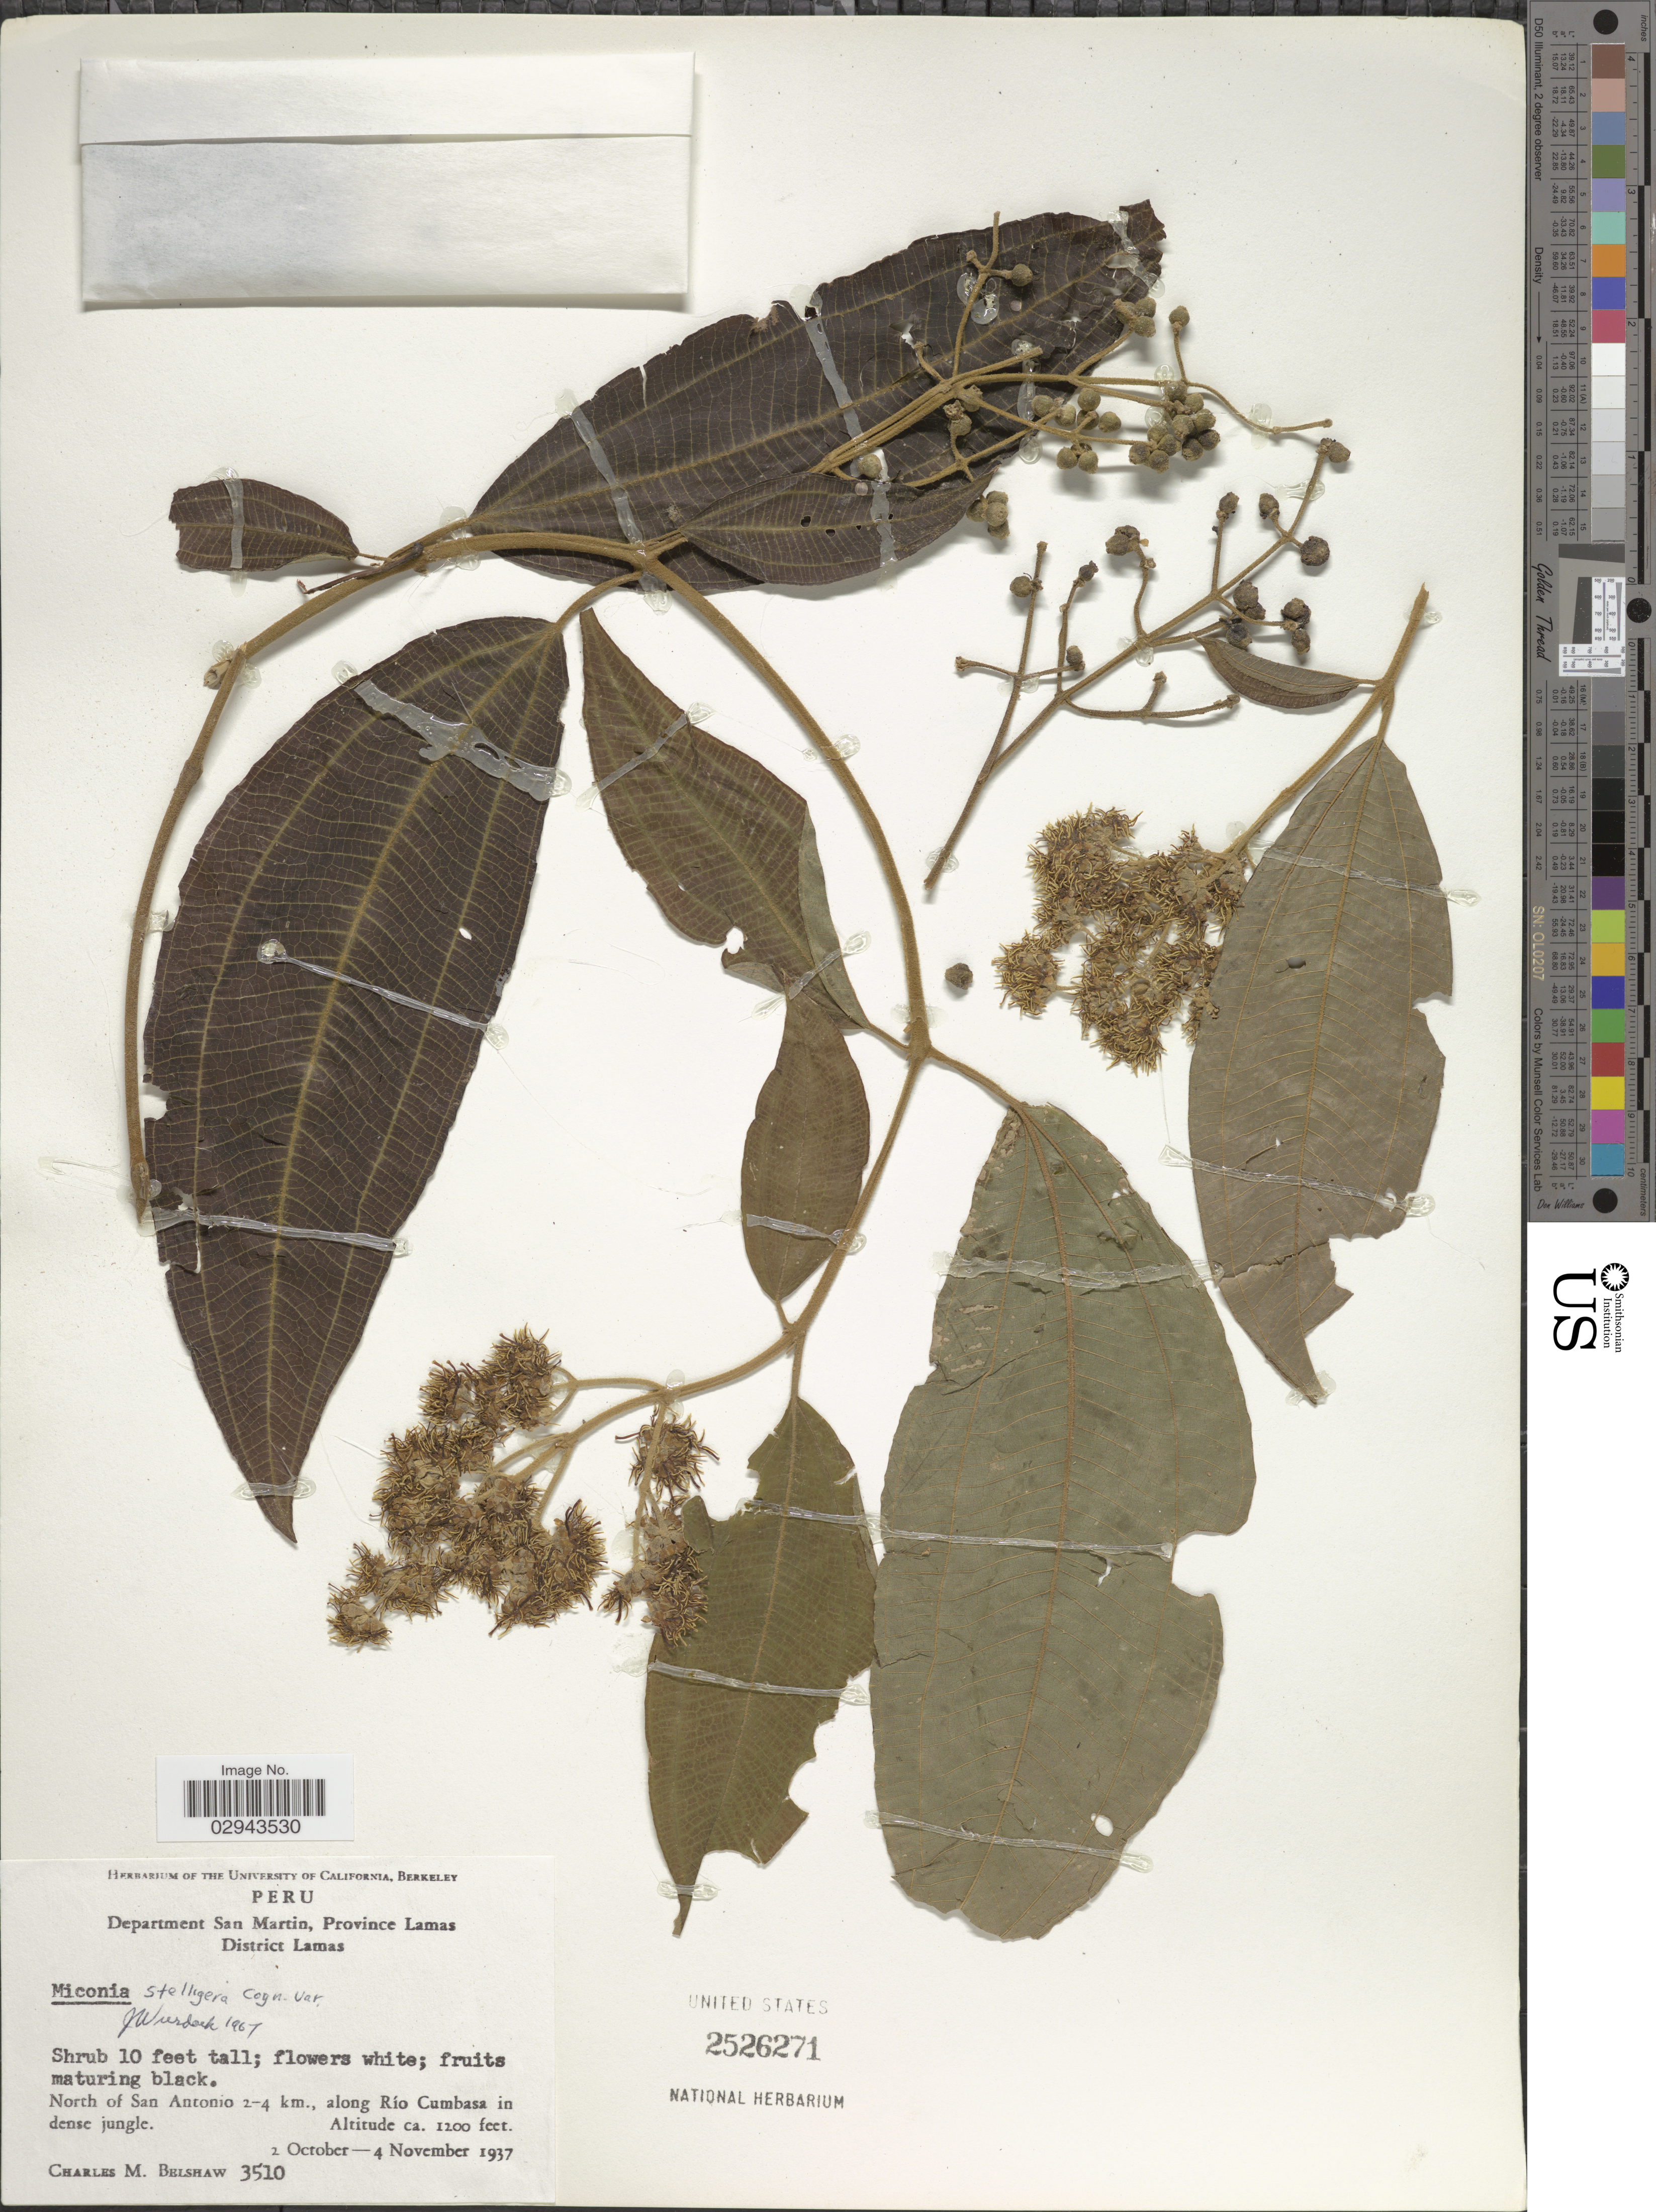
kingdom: Plantae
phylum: Tracheophyta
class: Magnoliopsida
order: Myrtales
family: Melastomataceae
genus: Miconia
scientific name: Miconia stelligera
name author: Cogn.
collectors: C. Shaw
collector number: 3510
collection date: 1937-10-02/1937-11-04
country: Peru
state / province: San Martín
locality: Department San Martin, Province Lamas. District Lamas. North of San Antonio 2-4 km., along Río Cumbasa in dense jungle.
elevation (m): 366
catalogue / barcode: US 2526271